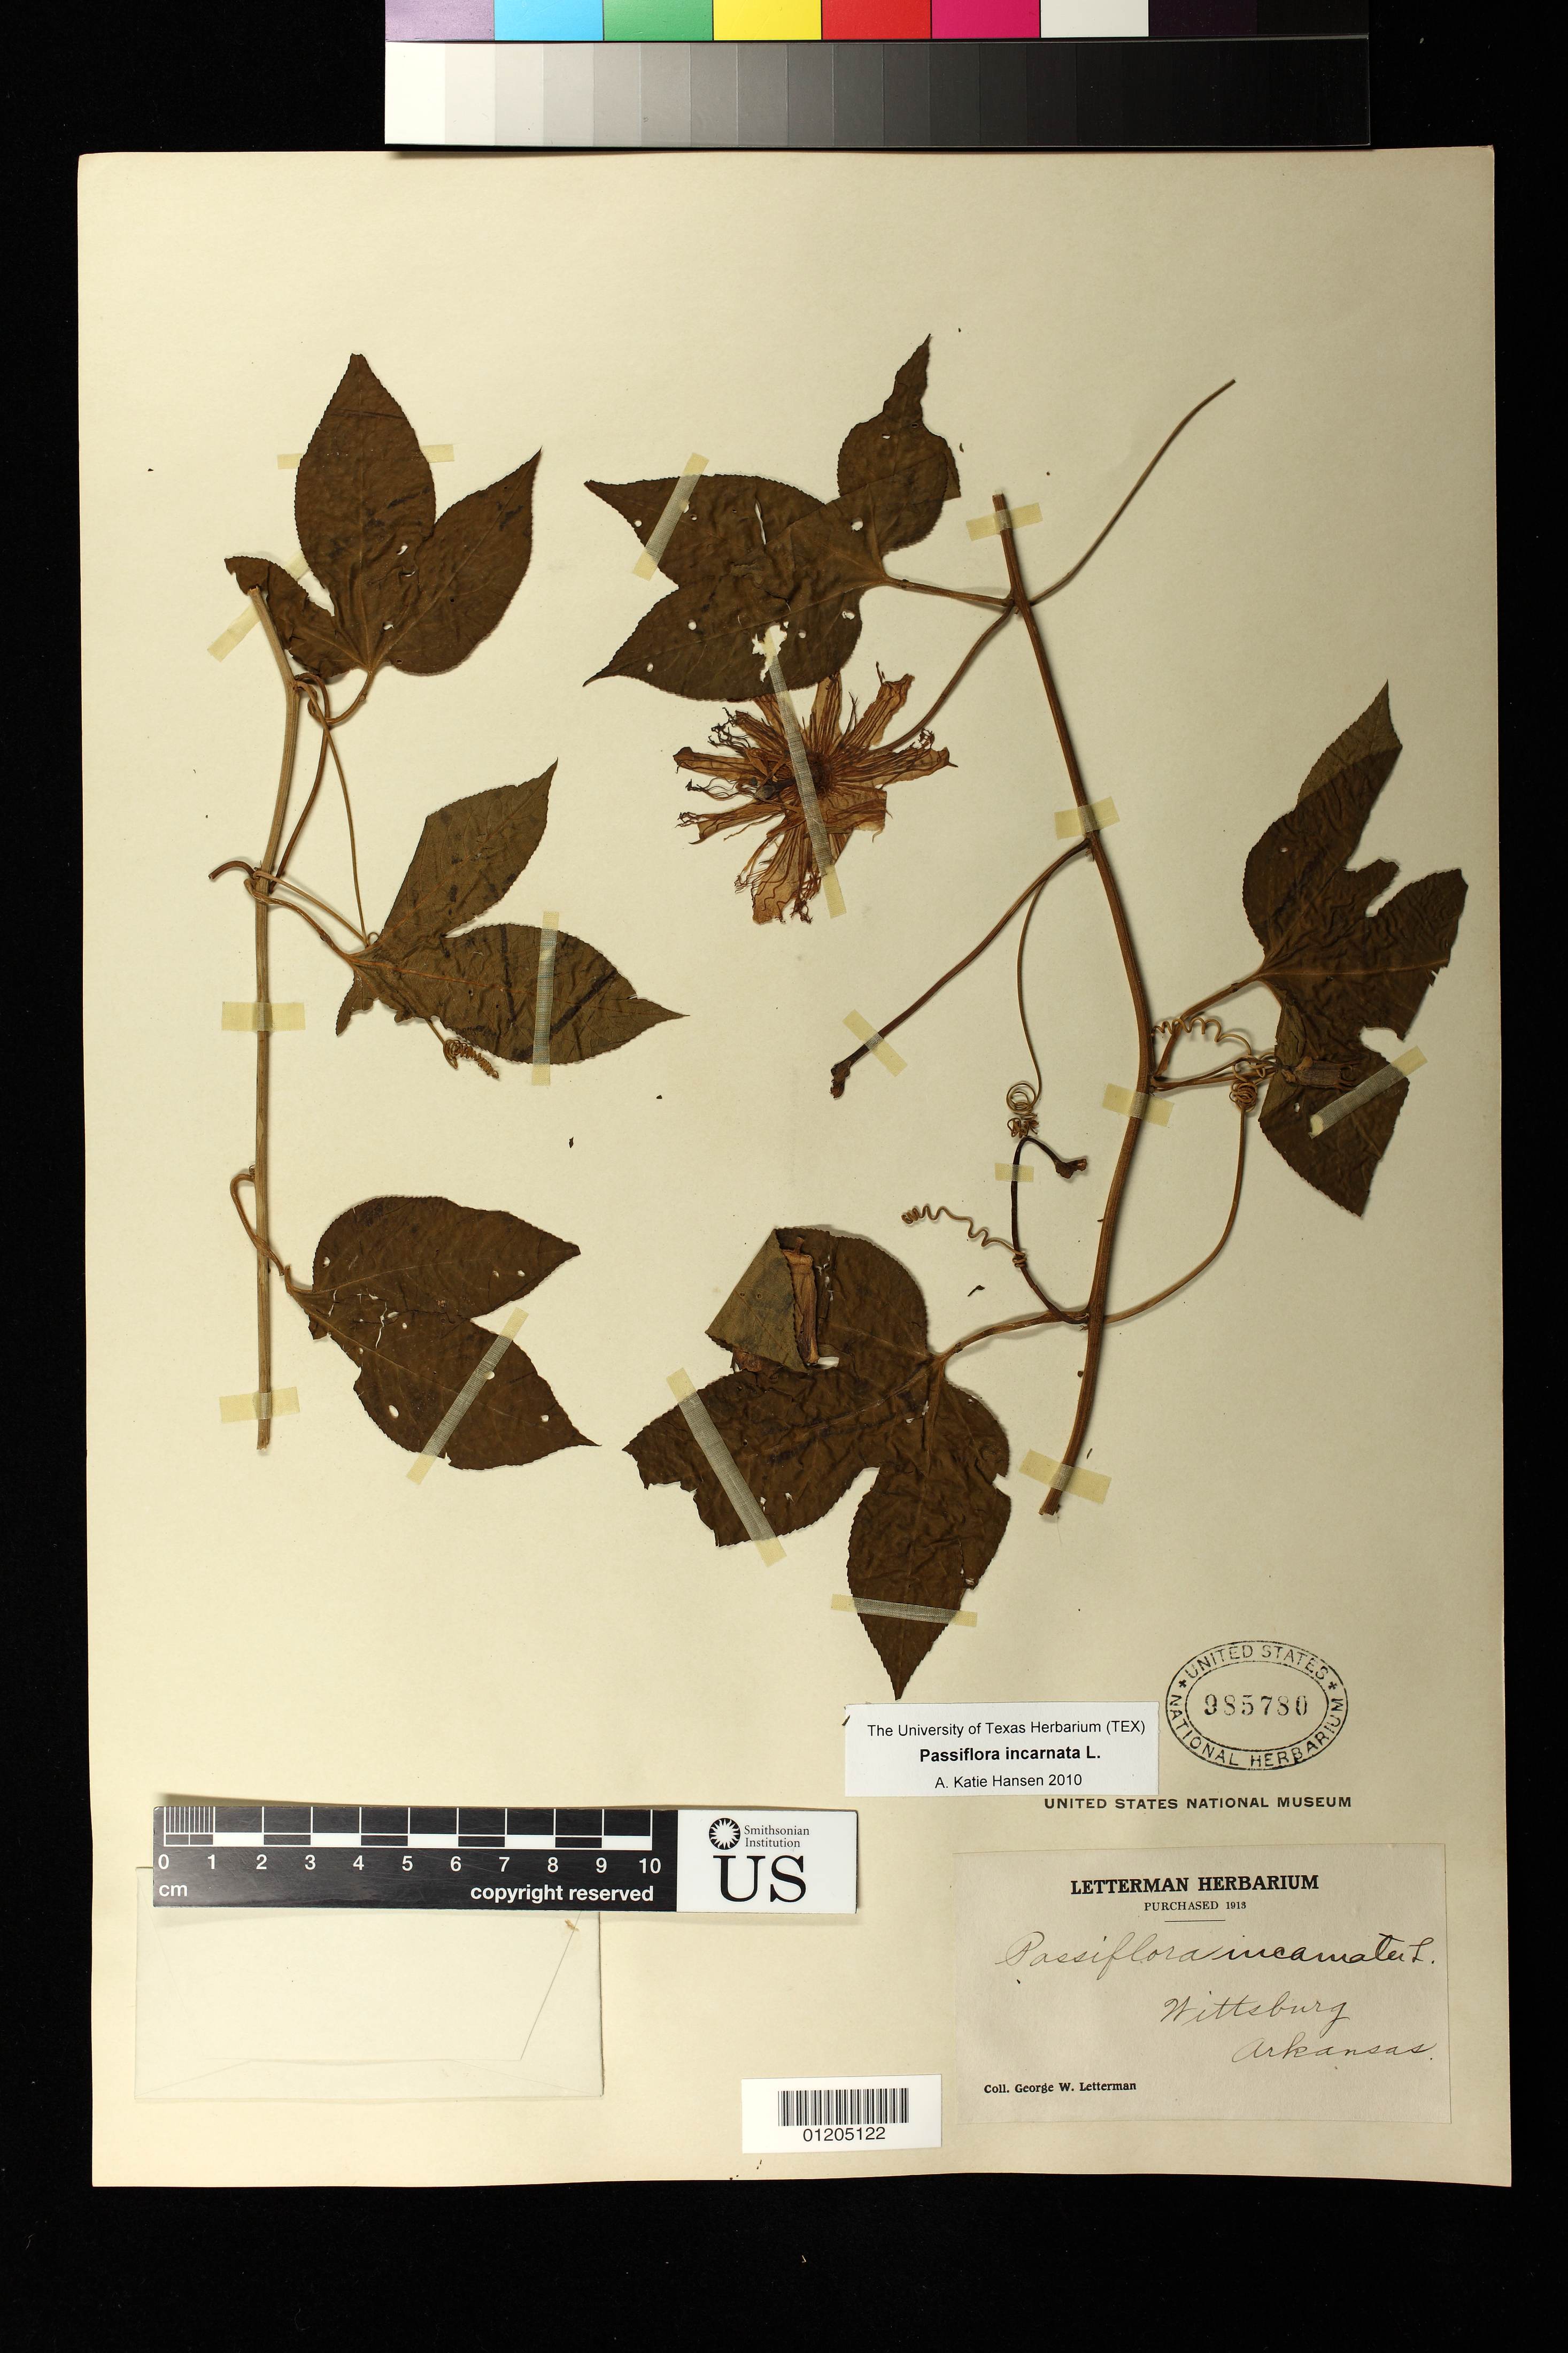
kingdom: Plantae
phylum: Tracheophyta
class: Magnoliopsida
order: Malpighiales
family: Passifloraceae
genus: Passiflora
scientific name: Passiflora incarnata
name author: L.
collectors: G. W. Letterman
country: United States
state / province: Arkansas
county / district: Cross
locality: Wittsburg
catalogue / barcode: US 985780